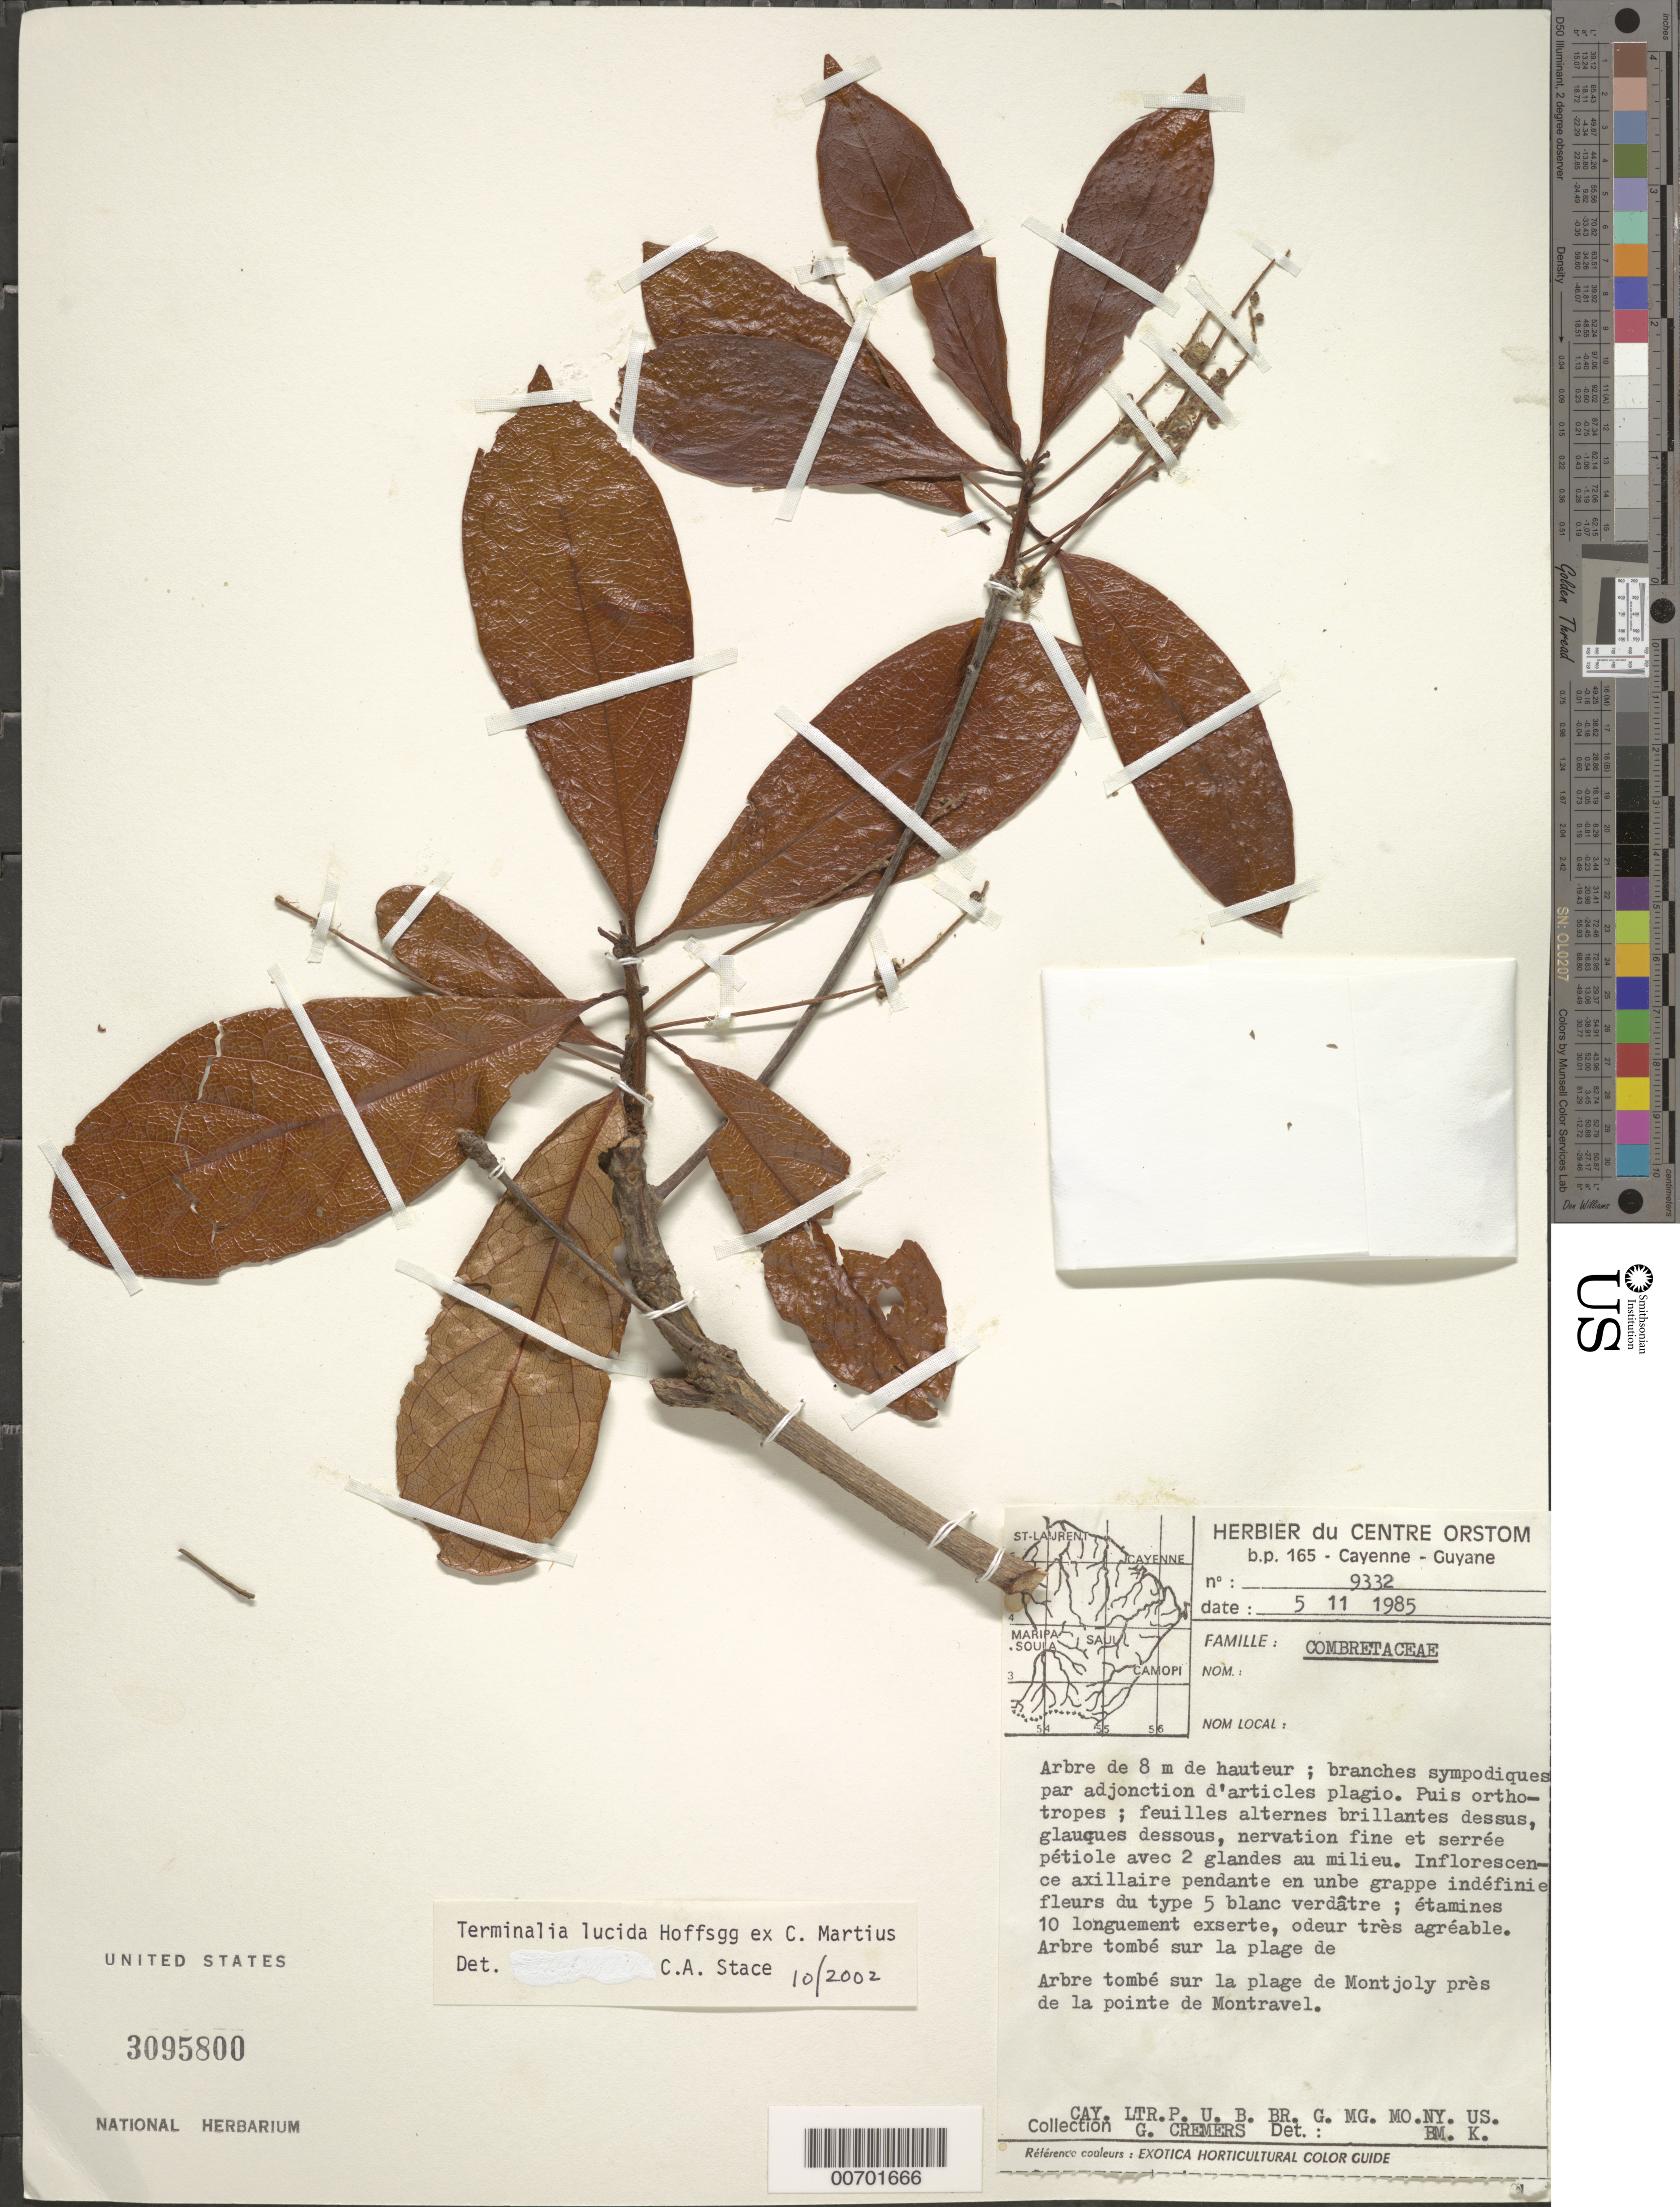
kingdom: Plantae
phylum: Tracheophyta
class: Magnoliopsida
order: Myrtales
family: Combretaceae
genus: Terminalia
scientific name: Terminalia lucida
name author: Hoffmanns. ex Mart.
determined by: Stace, C. A.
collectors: G. Cremers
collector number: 9332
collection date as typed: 5-Nov-85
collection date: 1985-11-05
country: French Guiana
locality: Mont Joly, près de la pointe de Montravel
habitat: On beach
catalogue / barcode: US 3095800